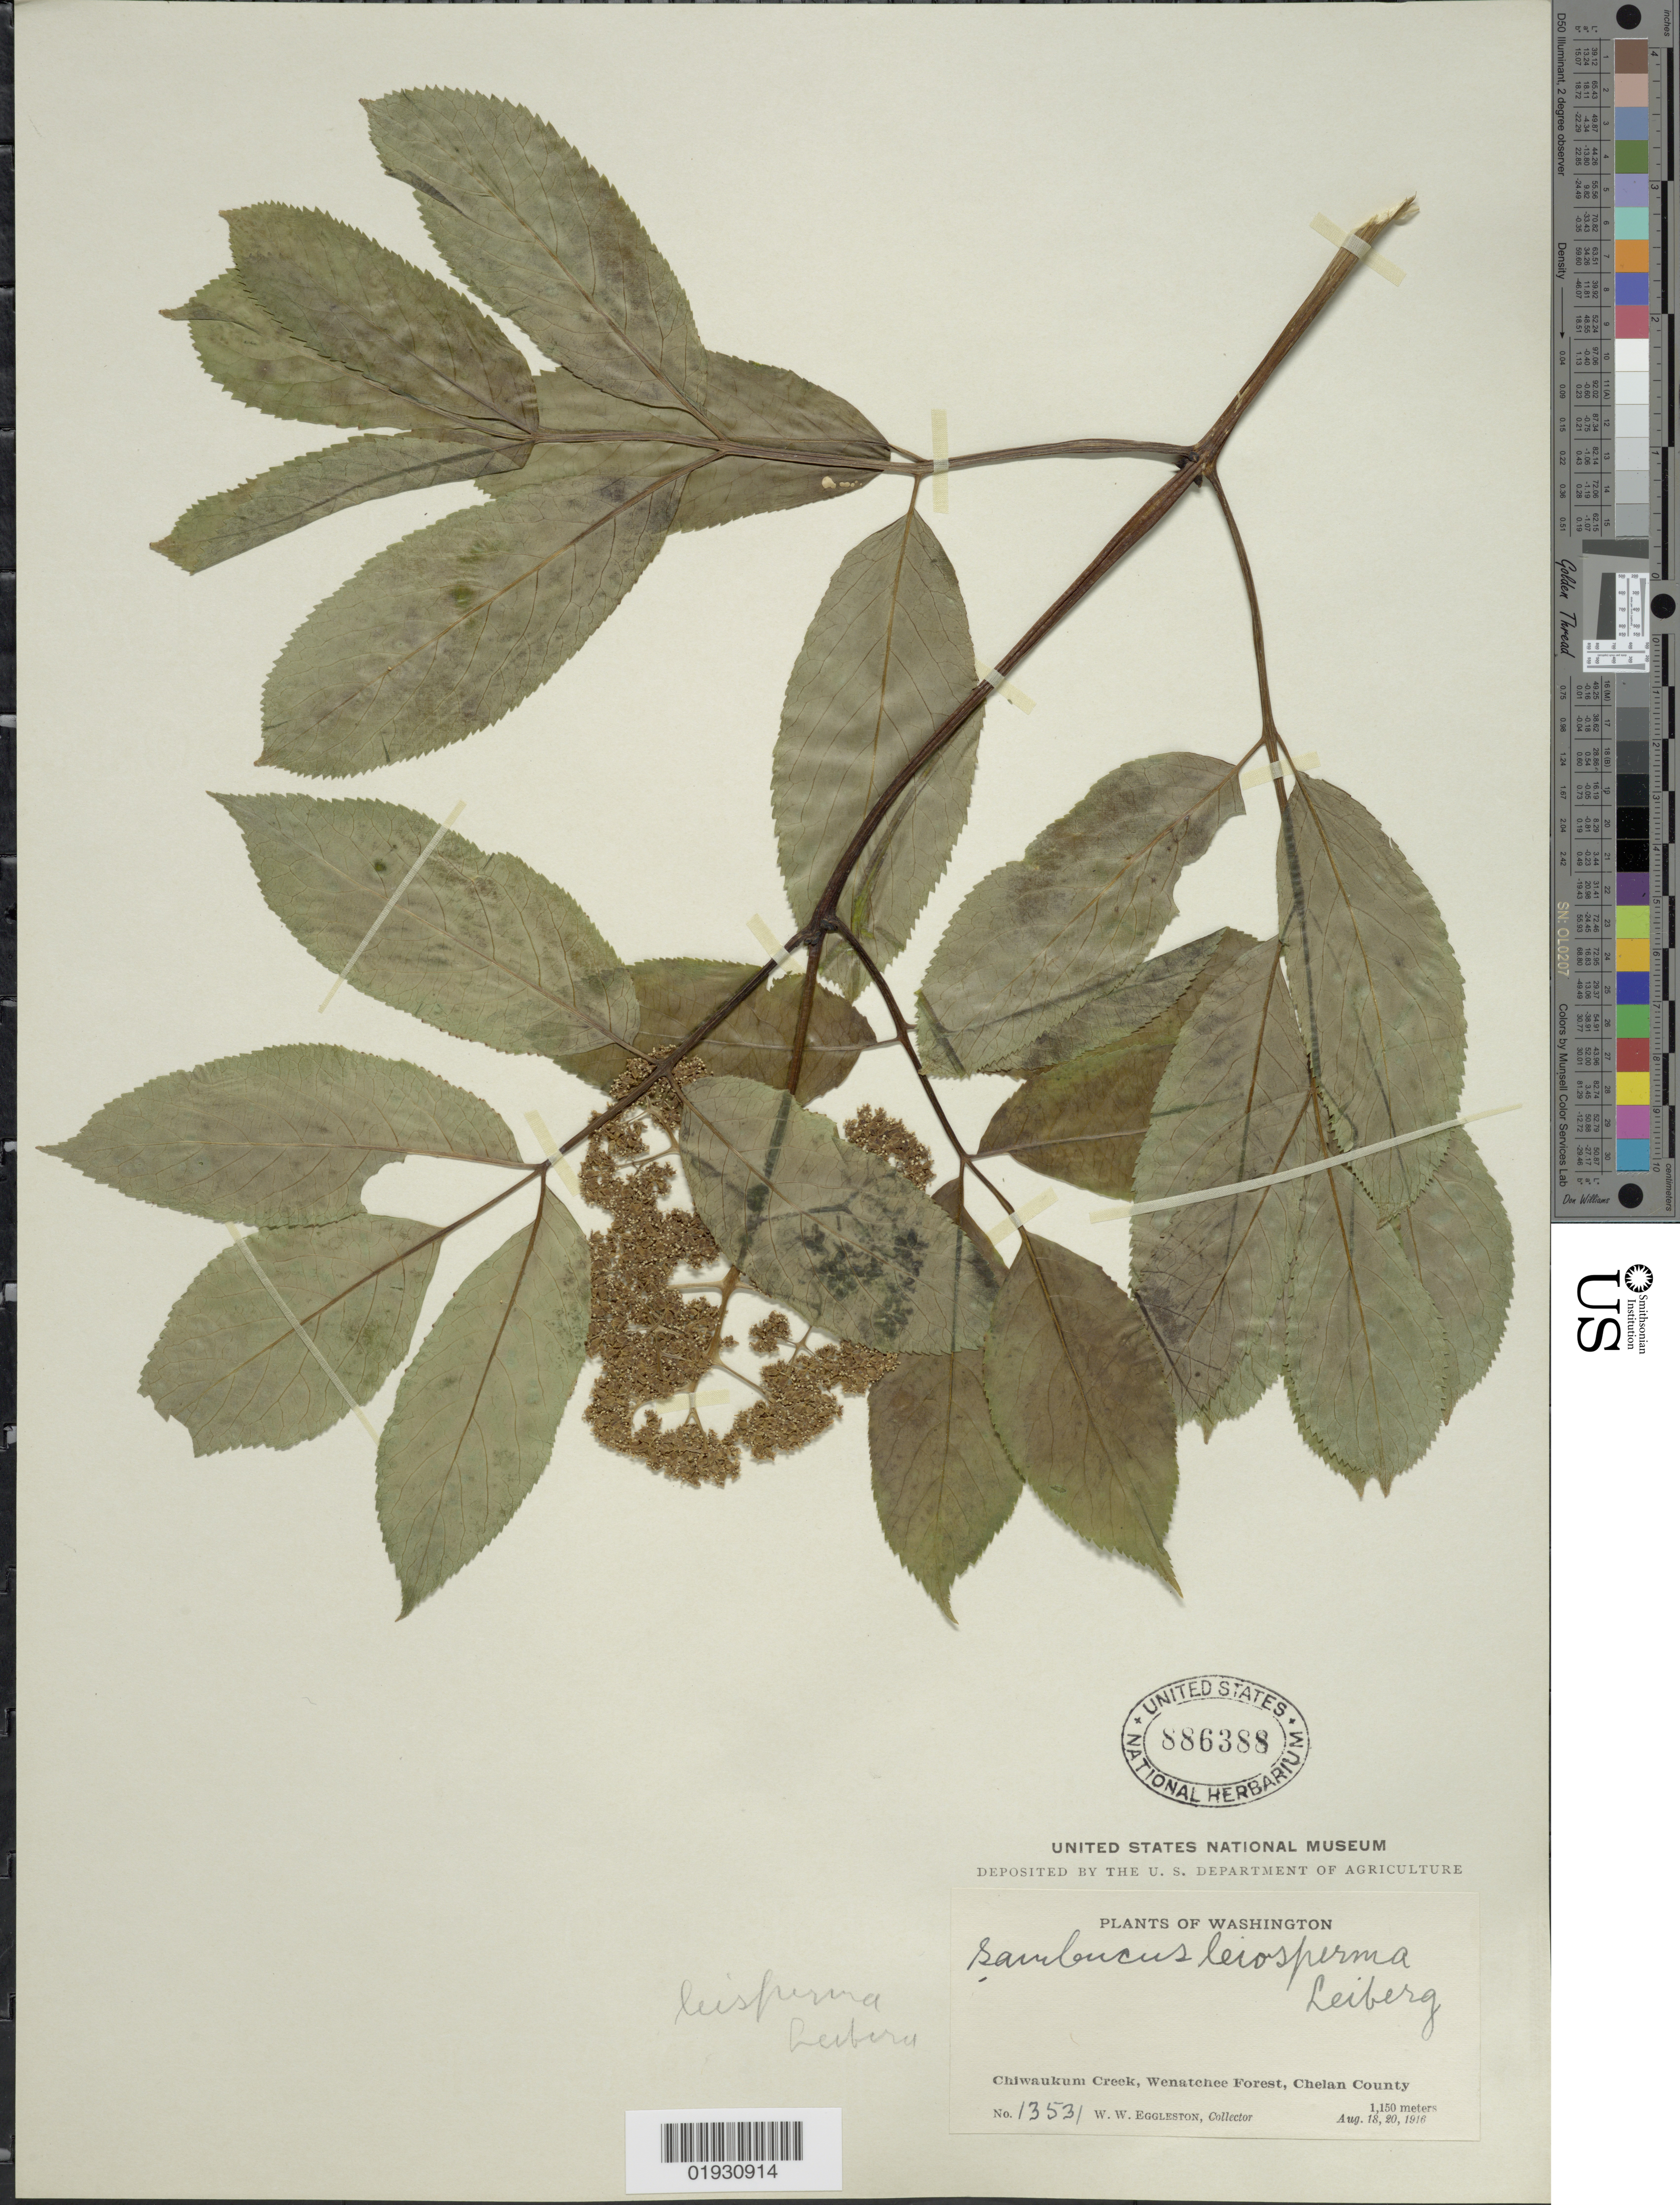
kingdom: Plantae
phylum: Tracheophyta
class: Magnoliopsida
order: Dipsacales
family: Viburnaceae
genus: Sambucus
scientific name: Sambucus leiosperma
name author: Leiberg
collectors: W. W. Eggleston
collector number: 13531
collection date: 1916-08-18/1916-08-20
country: United States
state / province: Washington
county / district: Chelan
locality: Chiwaukum Creek, Wenatchee Forest, Chelan County.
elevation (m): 1150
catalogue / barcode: US 886388